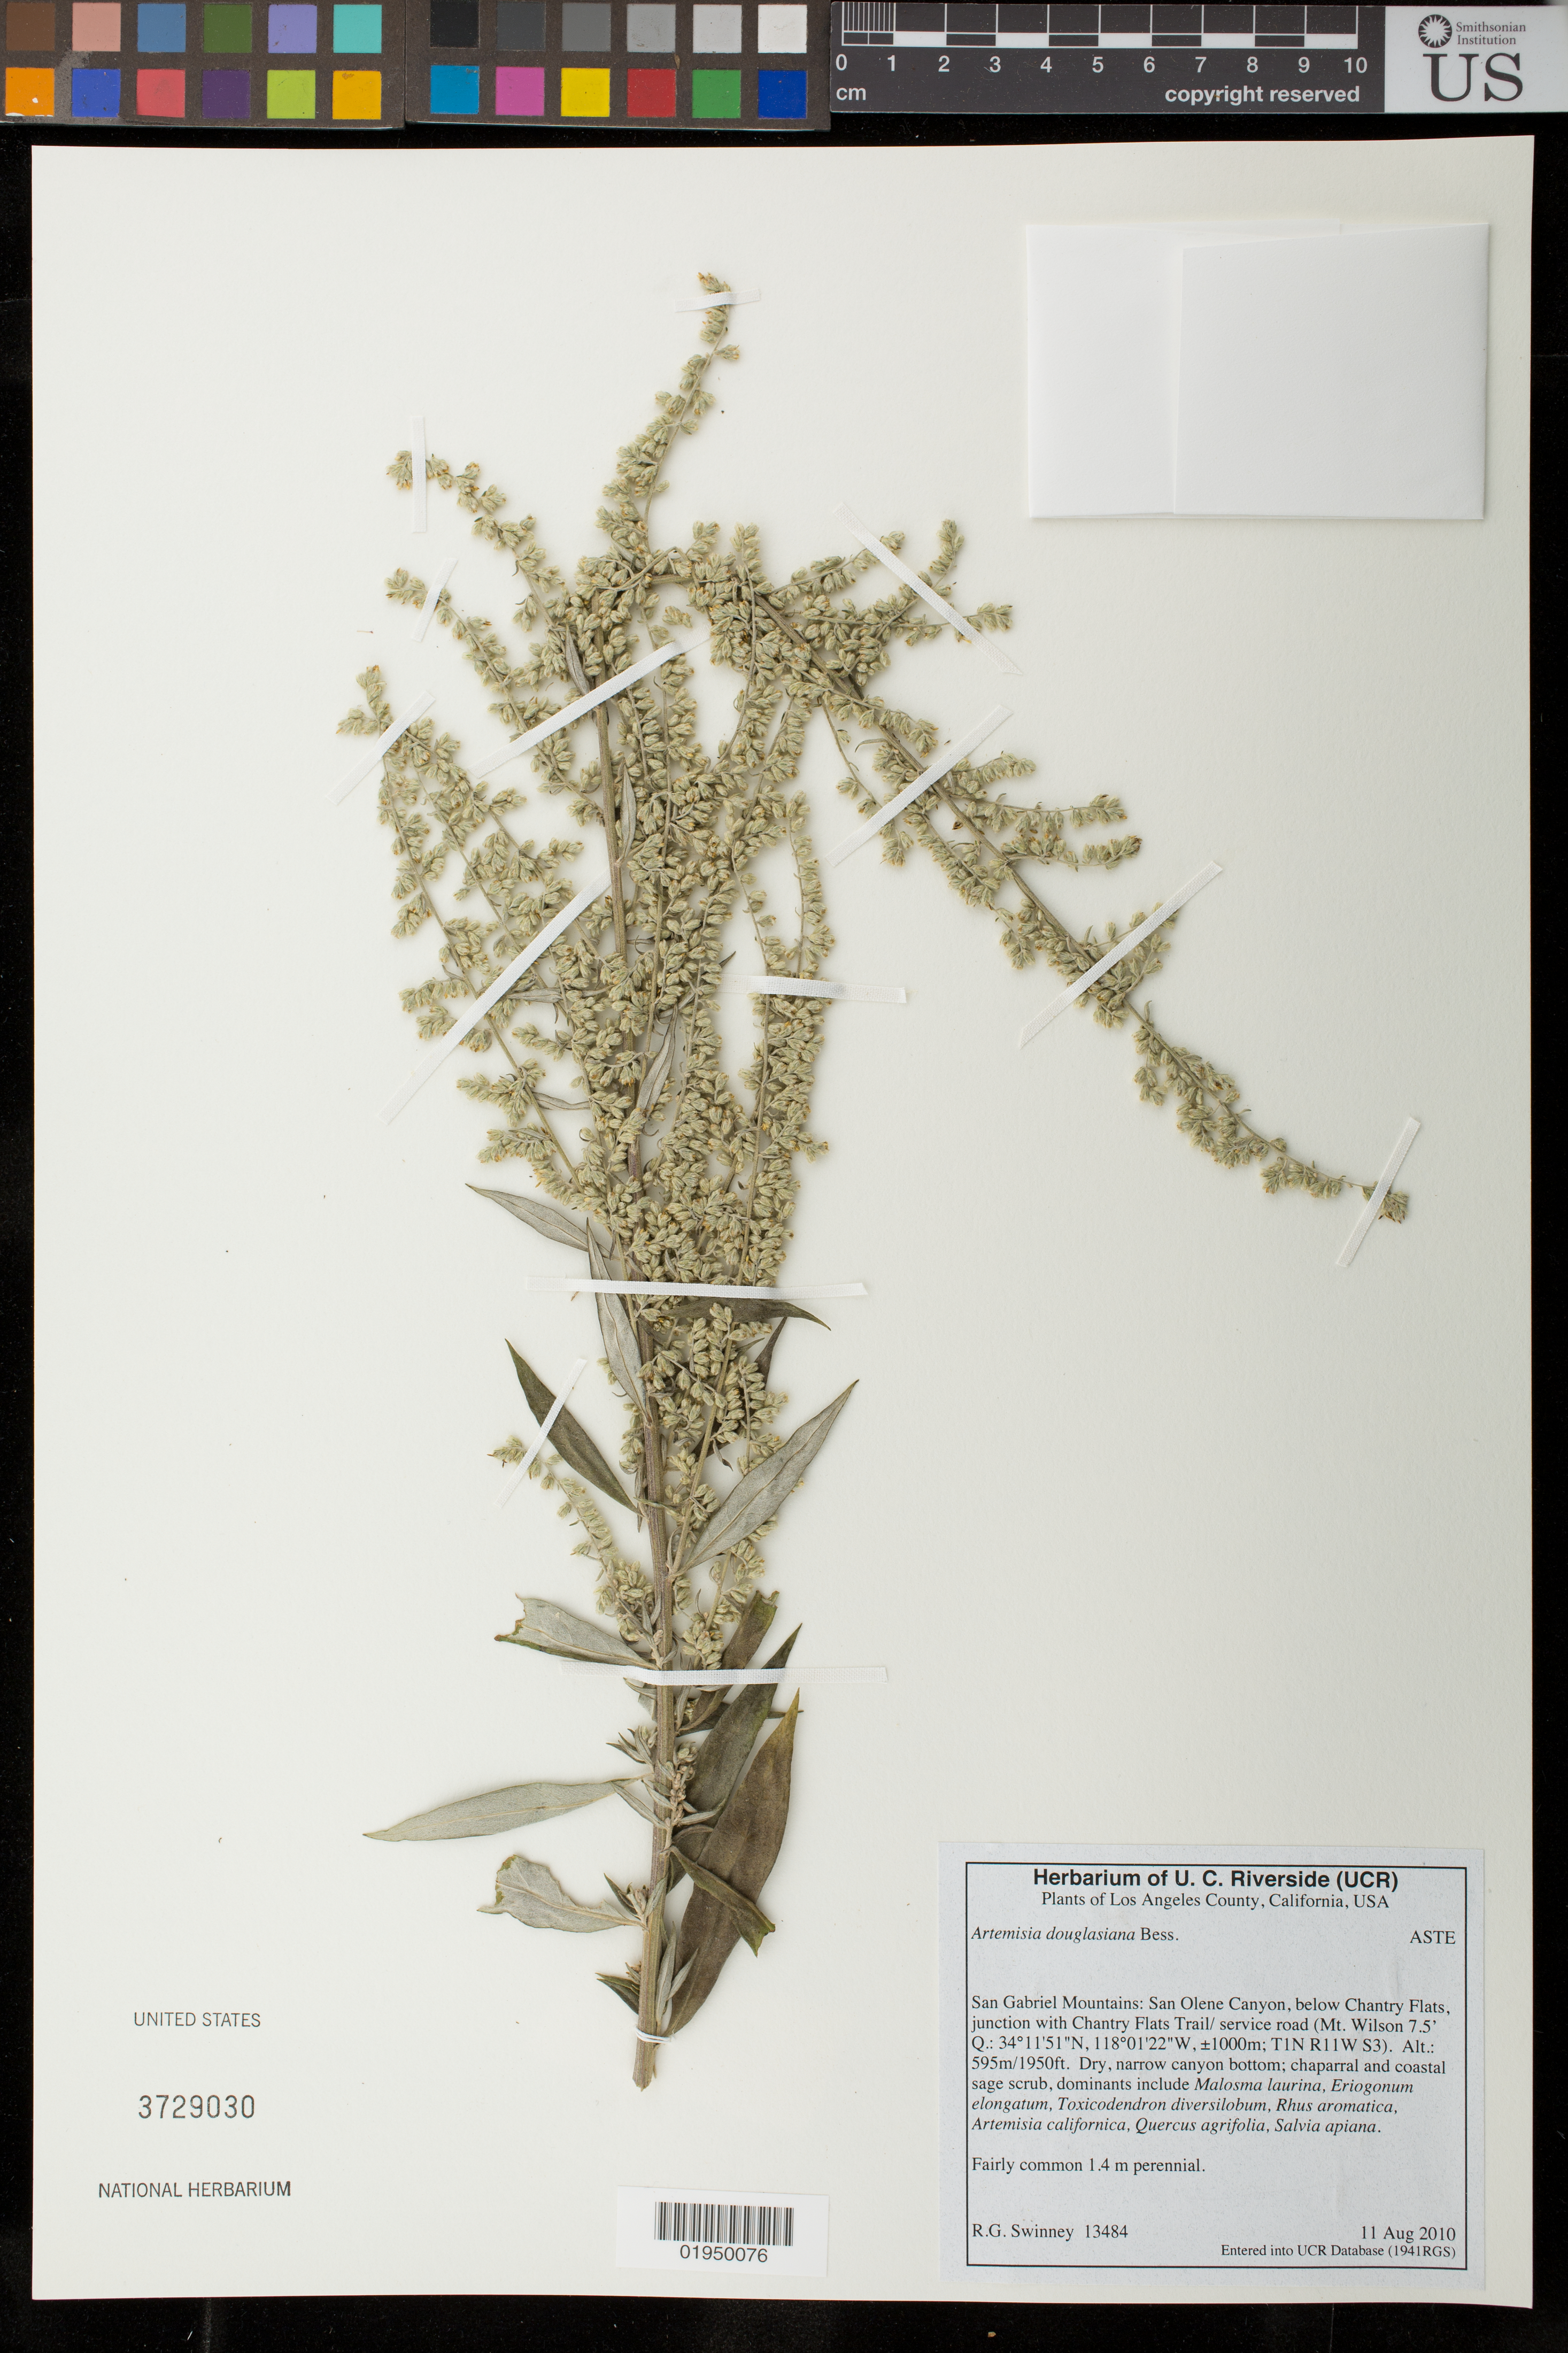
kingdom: Plantae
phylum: Tracheophyta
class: Magnoliopsida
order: Asterales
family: Asteraceae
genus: Artemisia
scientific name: Artemisia douglasiana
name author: Besser ex Hook.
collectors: R. Swinney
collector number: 13484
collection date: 2010-08-11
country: United States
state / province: California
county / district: Los Angeles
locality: San Gabriel mtns., San Olene canyon, below Chantry flats, junction w/ Chantry Flats trail/ service rd (Mount Wilson)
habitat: Dry, narrow canyon bottom;chaparral and coastal sage scrub.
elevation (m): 595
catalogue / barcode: US 3729030